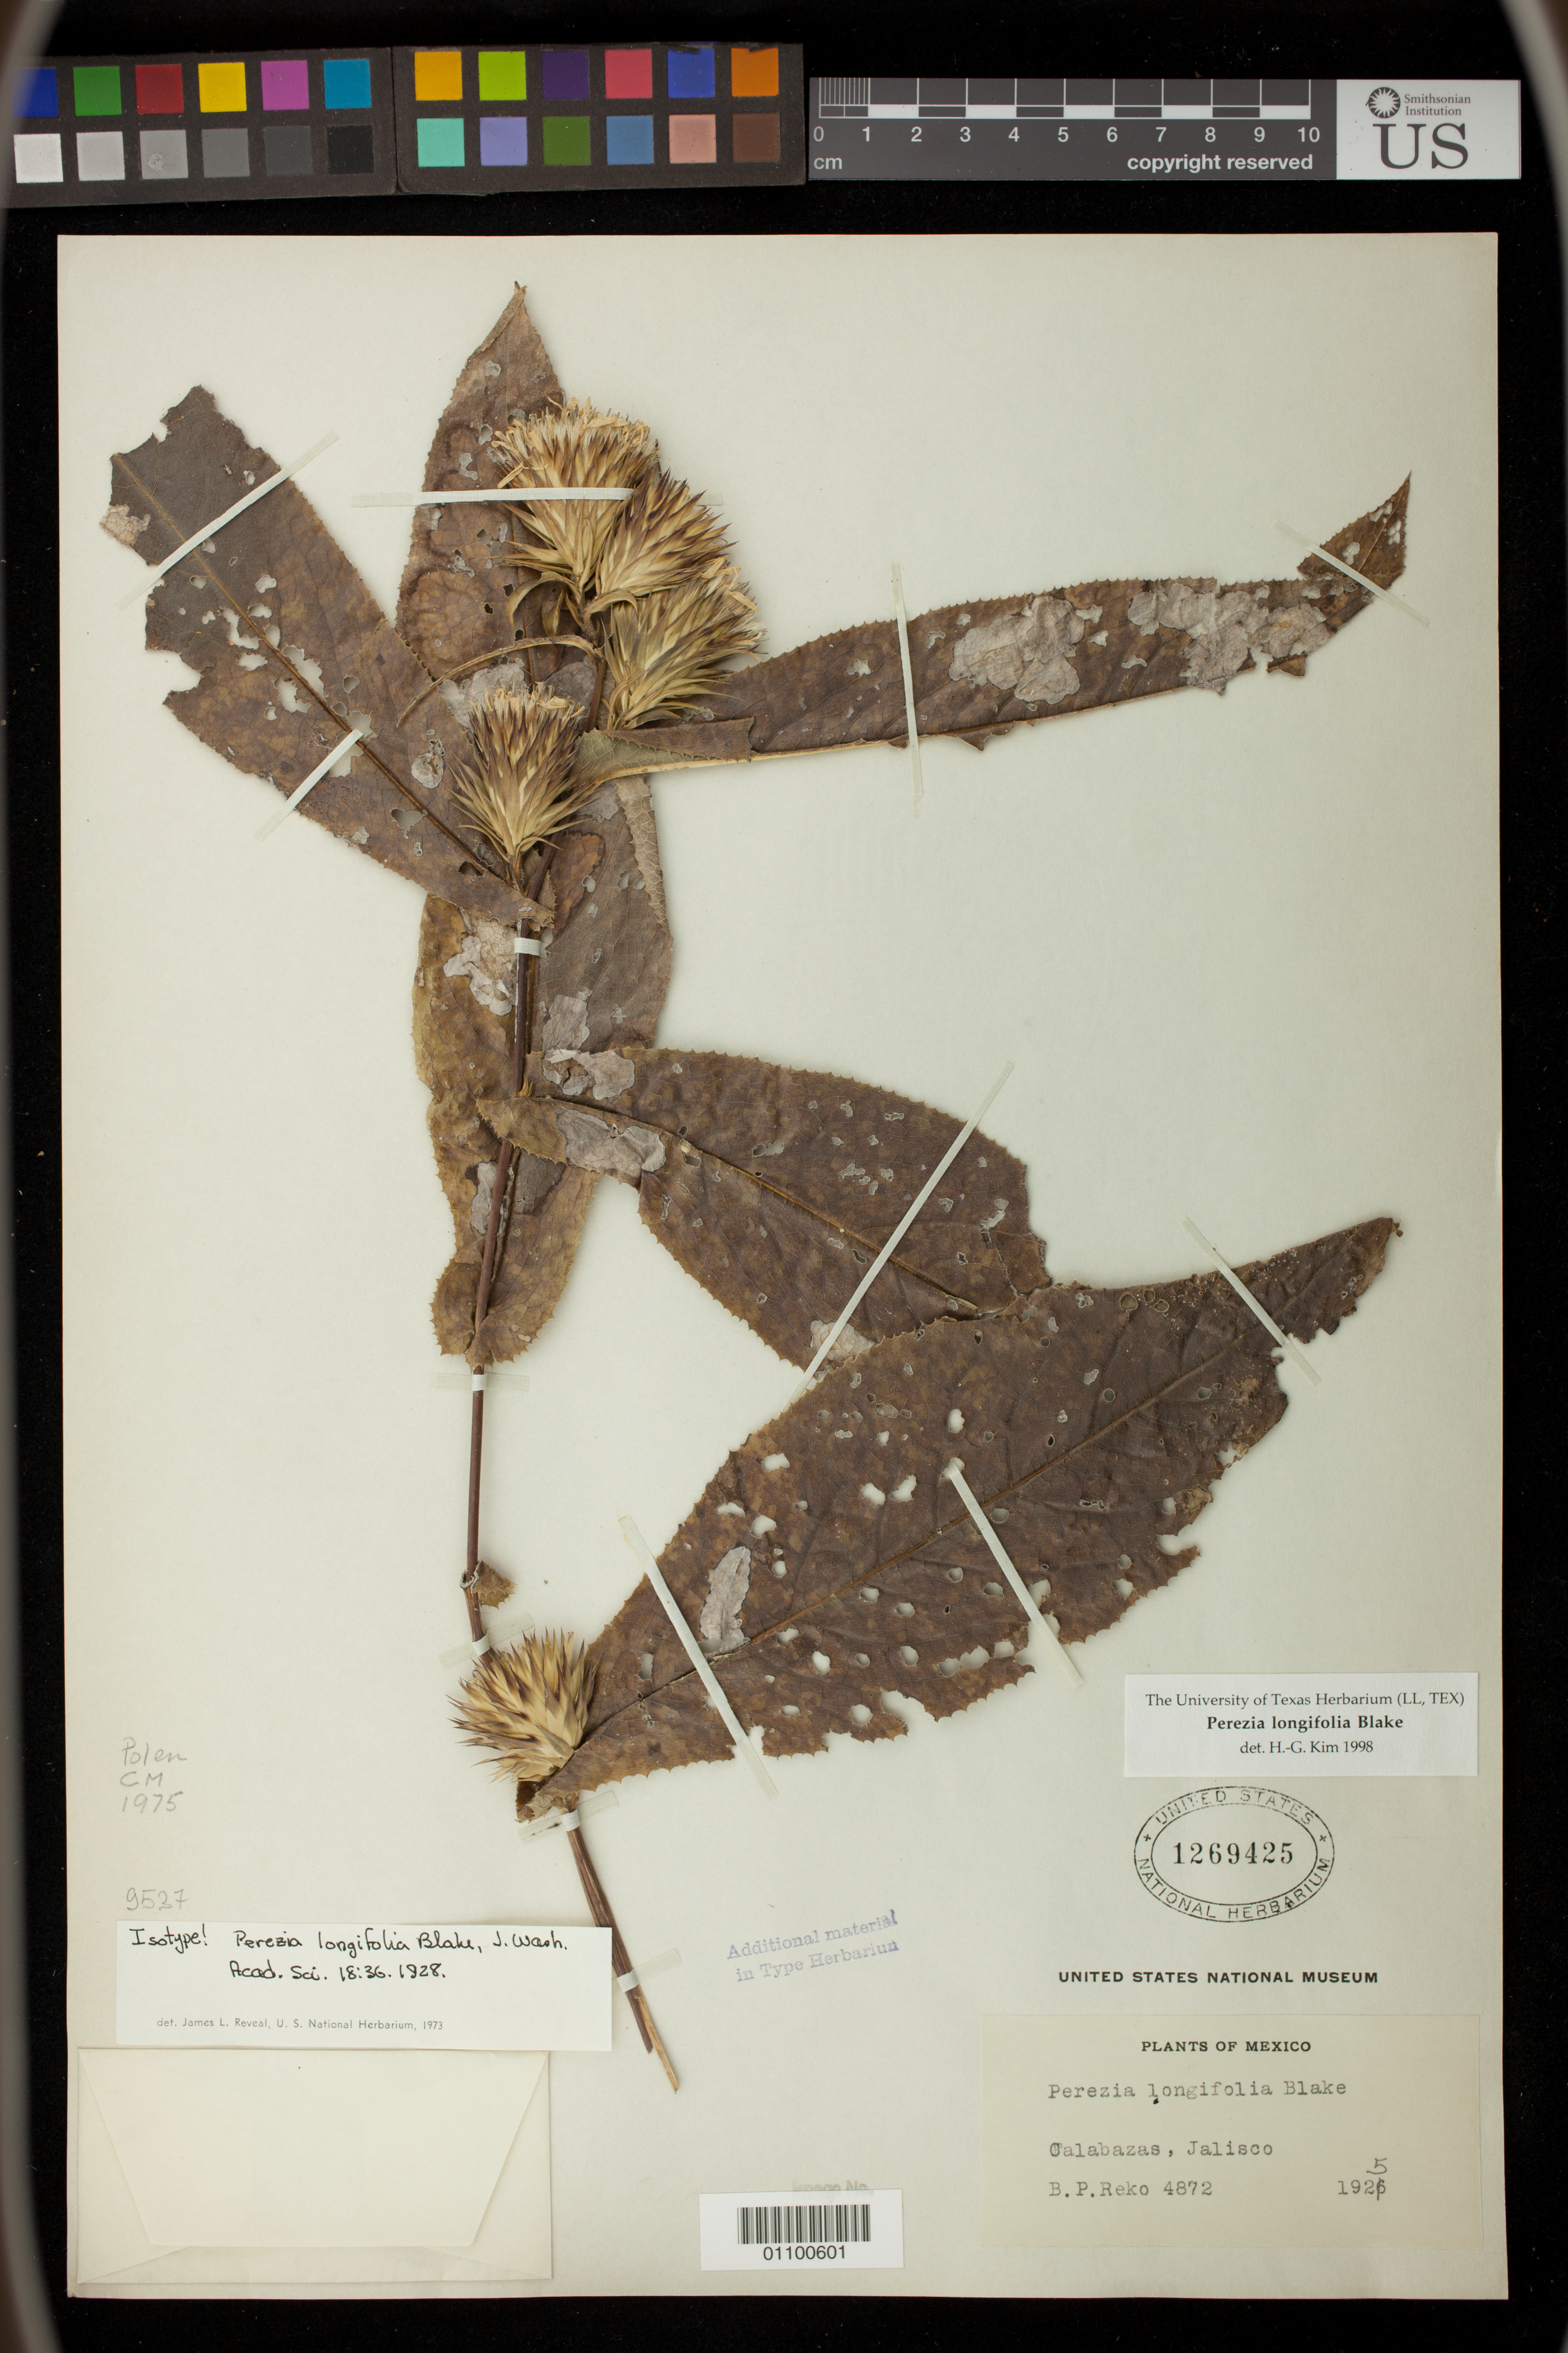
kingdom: Plantae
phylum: Tracheophyta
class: Magnoliopsida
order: Asterales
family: Asteraceae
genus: Perezia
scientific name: Perezia longifolia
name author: S.F. Blake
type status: Isotype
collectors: B. P. Reko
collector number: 4872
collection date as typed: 1925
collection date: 1925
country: Mexico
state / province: Jalisco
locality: Calabaza.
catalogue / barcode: US 1269425